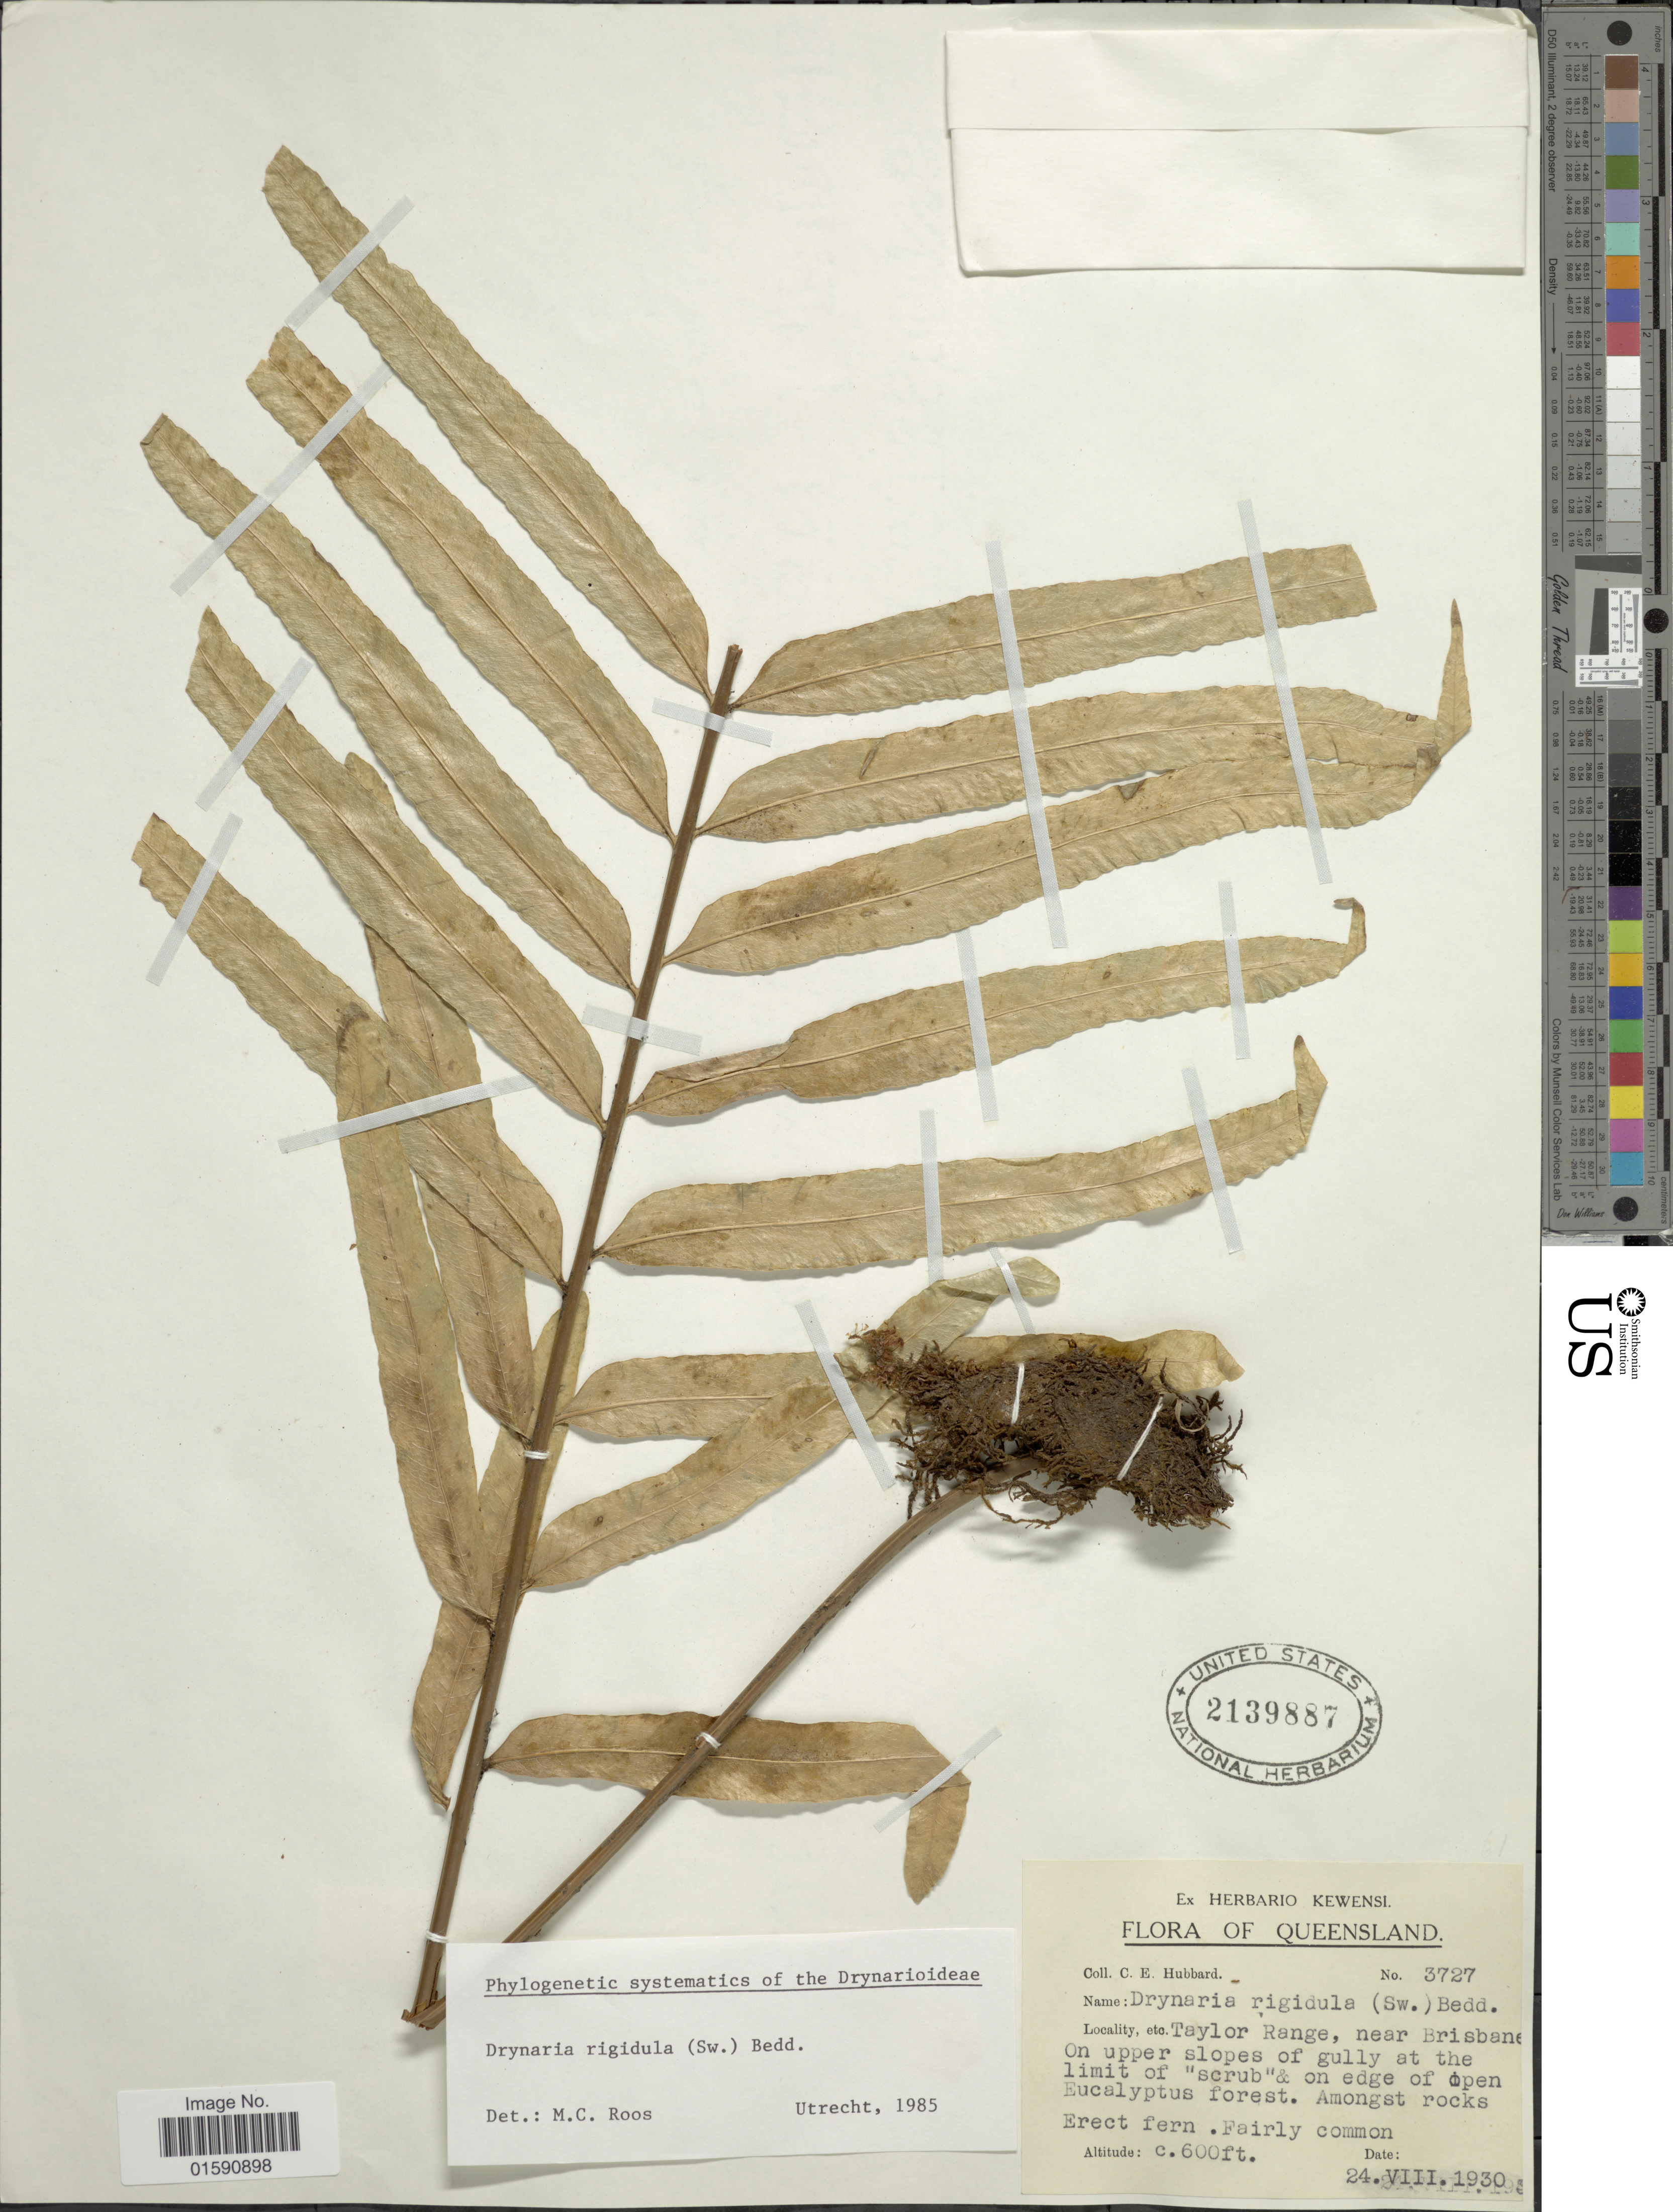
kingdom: Plantae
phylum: Tracheophyta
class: Polypodiopsida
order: Polypodiales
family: Polypodiaceae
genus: Drynaria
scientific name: Drynaria rigidula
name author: (Sw.) Bedd.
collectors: C. E. Hubbard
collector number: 3727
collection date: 1930-08-24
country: Australia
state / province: Queensland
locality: Taylor Range, near Brisbane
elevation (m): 183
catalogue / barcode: US 2139887